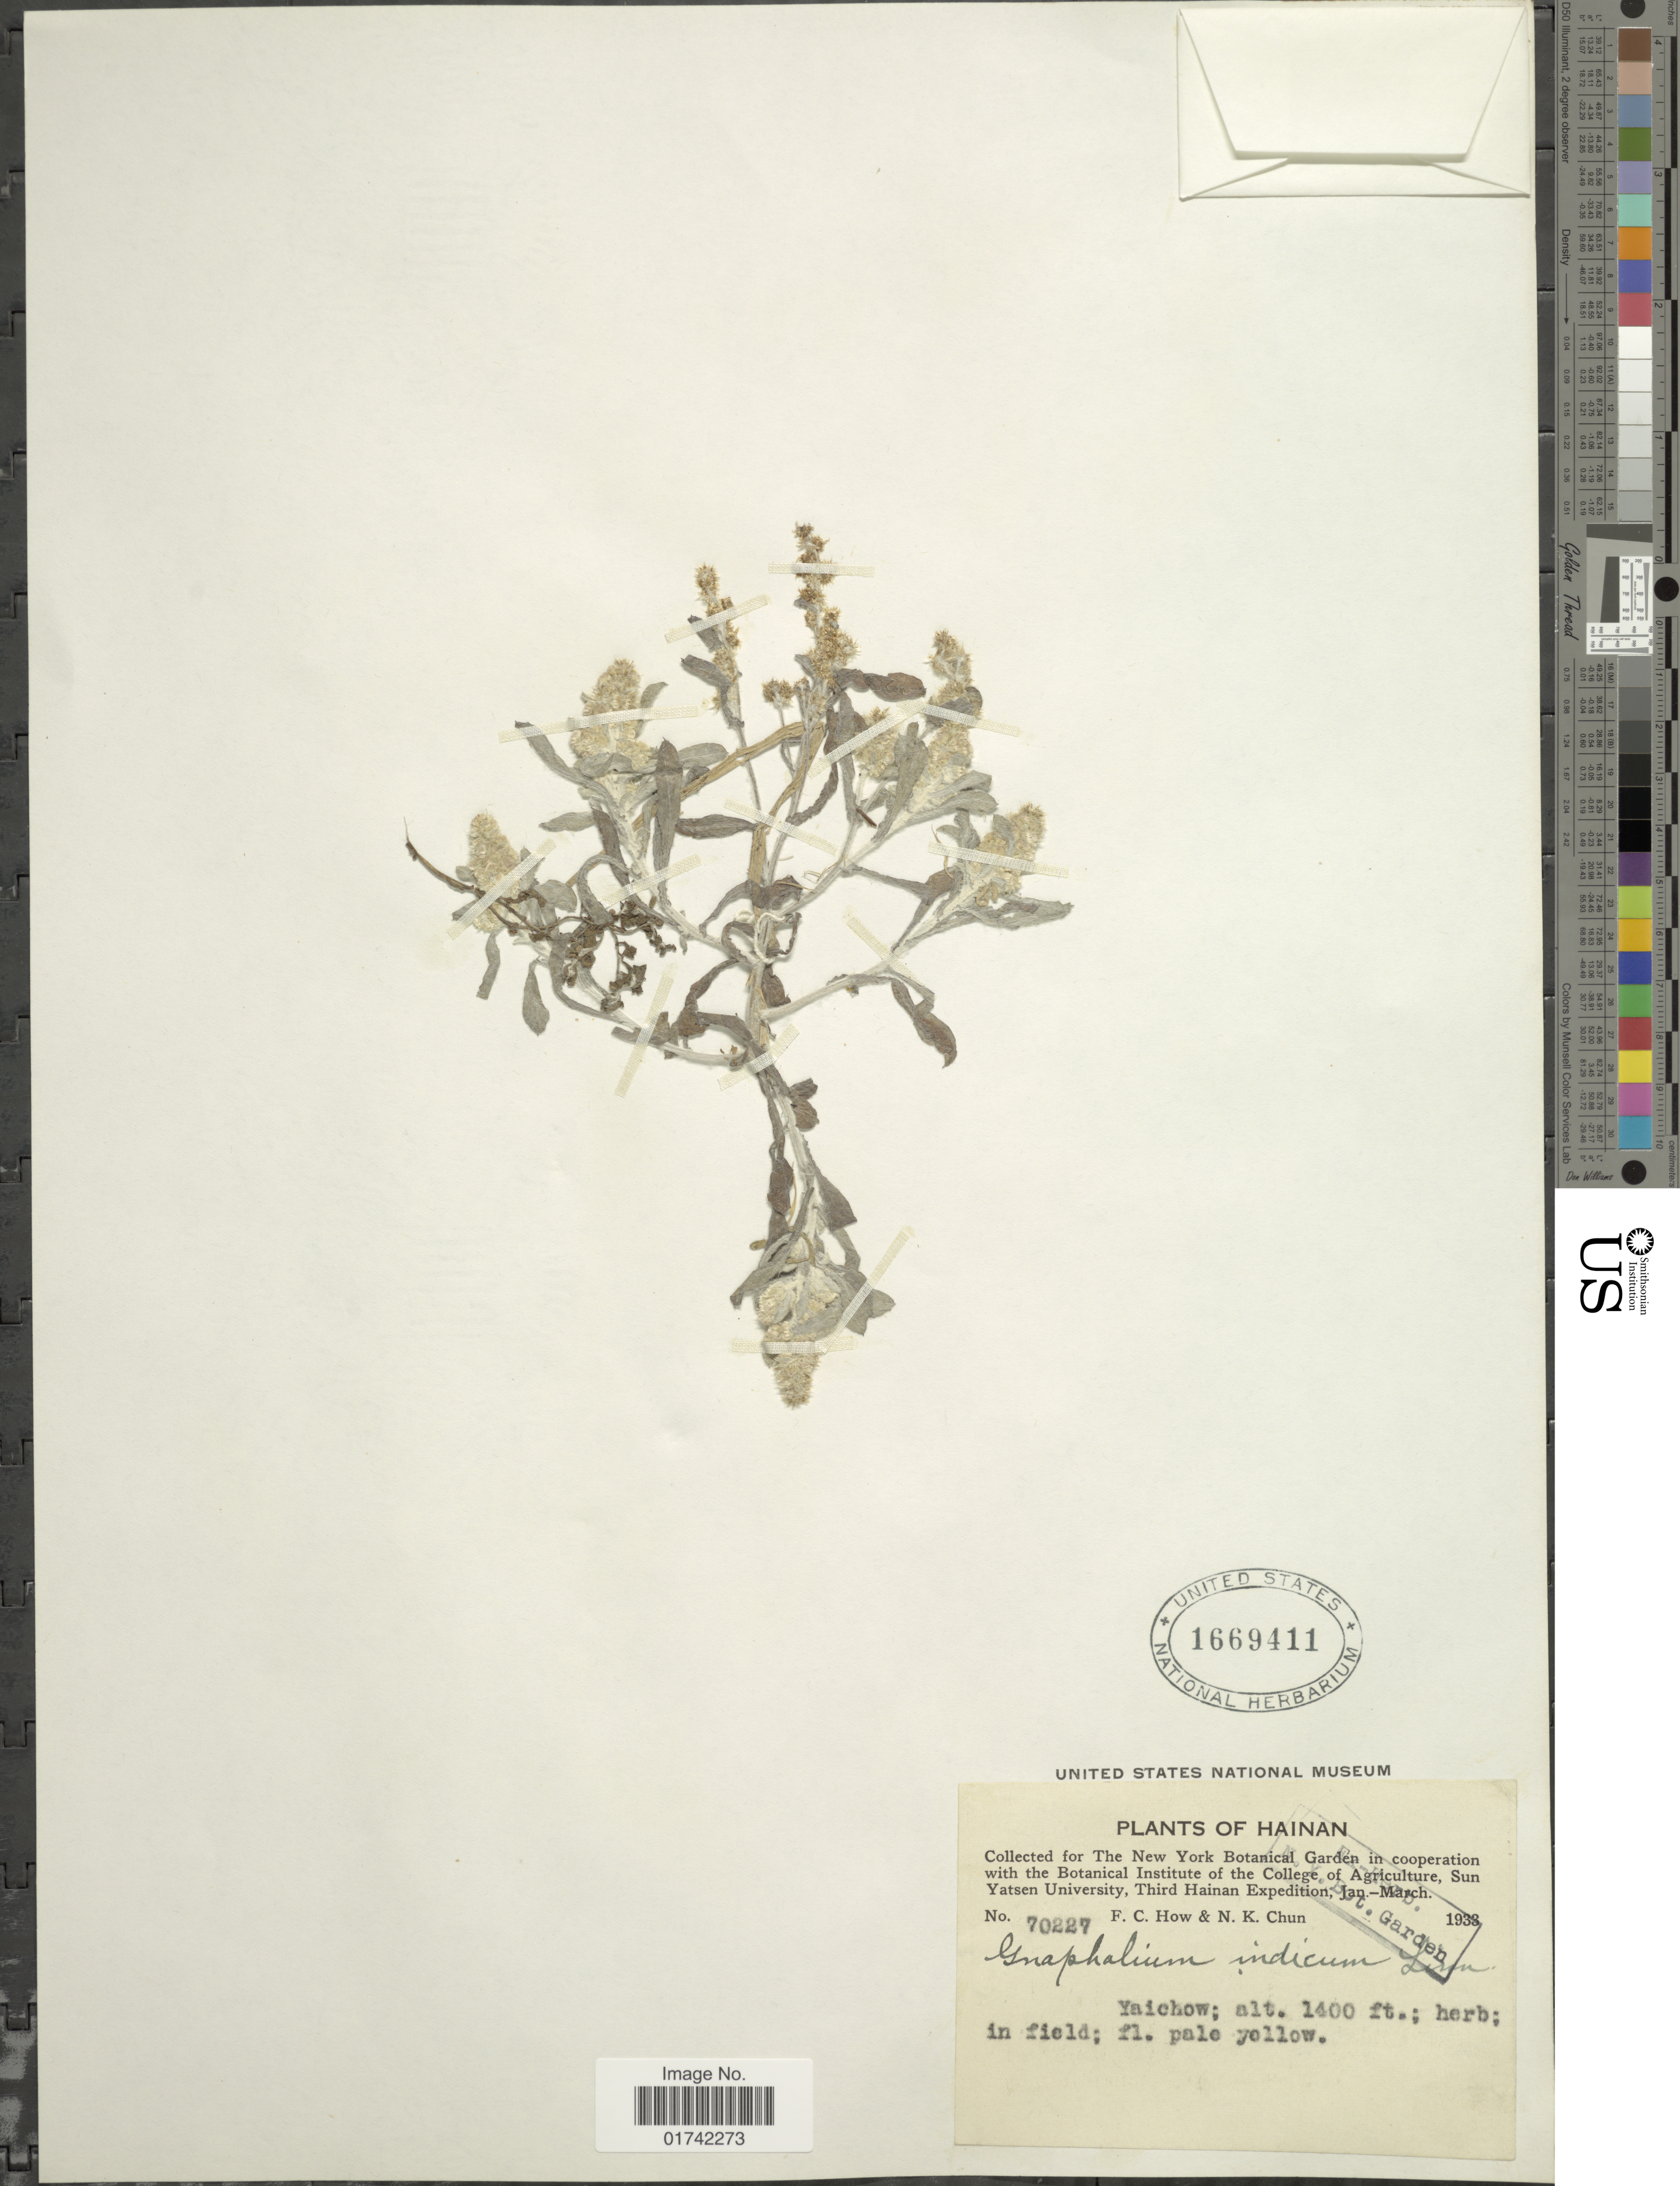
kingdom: Plantae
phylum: Tracheophyta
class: Magnoliopsida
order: Asterales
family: Asteraceae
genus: Helichrysum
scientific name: Helichrysum indicum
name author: (L.) Grierson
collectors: F. C. How & N. K. Chun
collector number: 70227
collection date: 1933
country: China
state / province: Hainan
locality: Yaichow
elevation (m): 427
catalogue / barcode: US 1669411